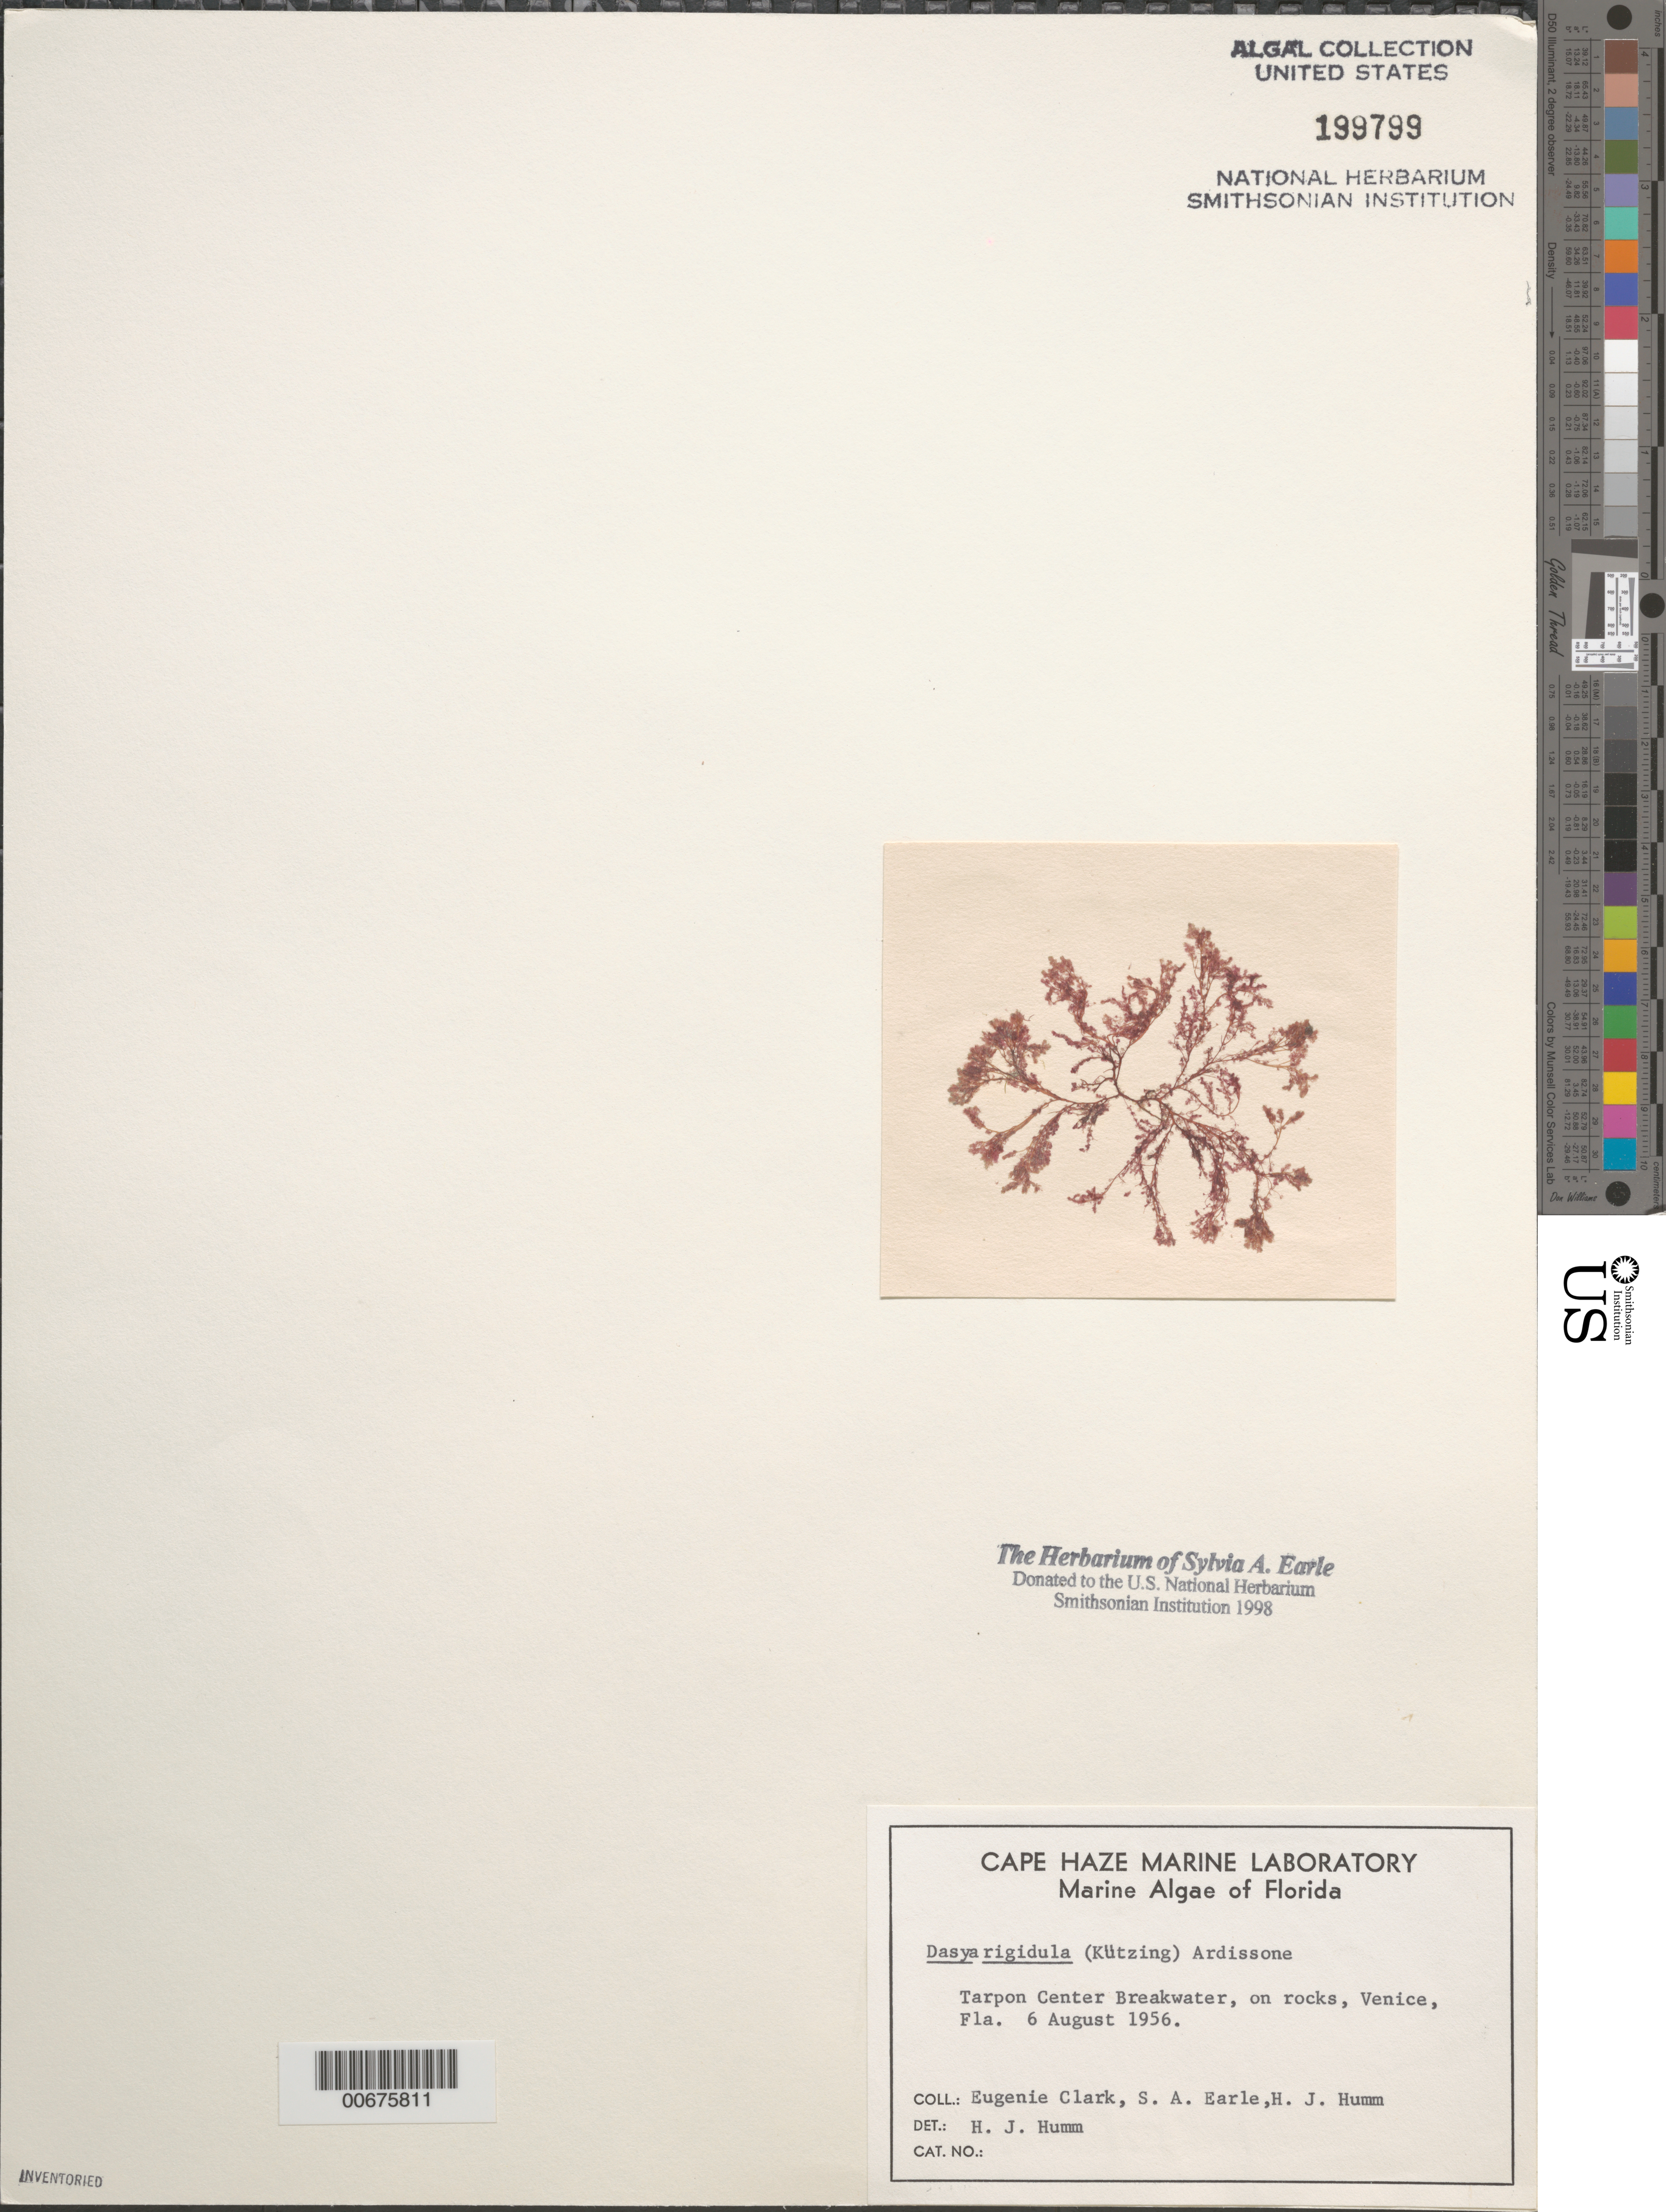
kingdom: Plantae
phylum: Rhodophyta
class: Florideophyceae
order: Ceramiales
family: Dasyaceae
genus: Dasya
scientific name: Dasya rigidula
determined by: Humm, Harold J.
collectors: E. Clark, S. A. Earle & H. J. Humm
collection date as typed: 06 Aug 1956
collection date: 1956-08-06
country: United States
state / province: Florida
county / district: Sarasota County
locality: Tarpon Center breakwater, Venice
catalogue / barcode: US 199799